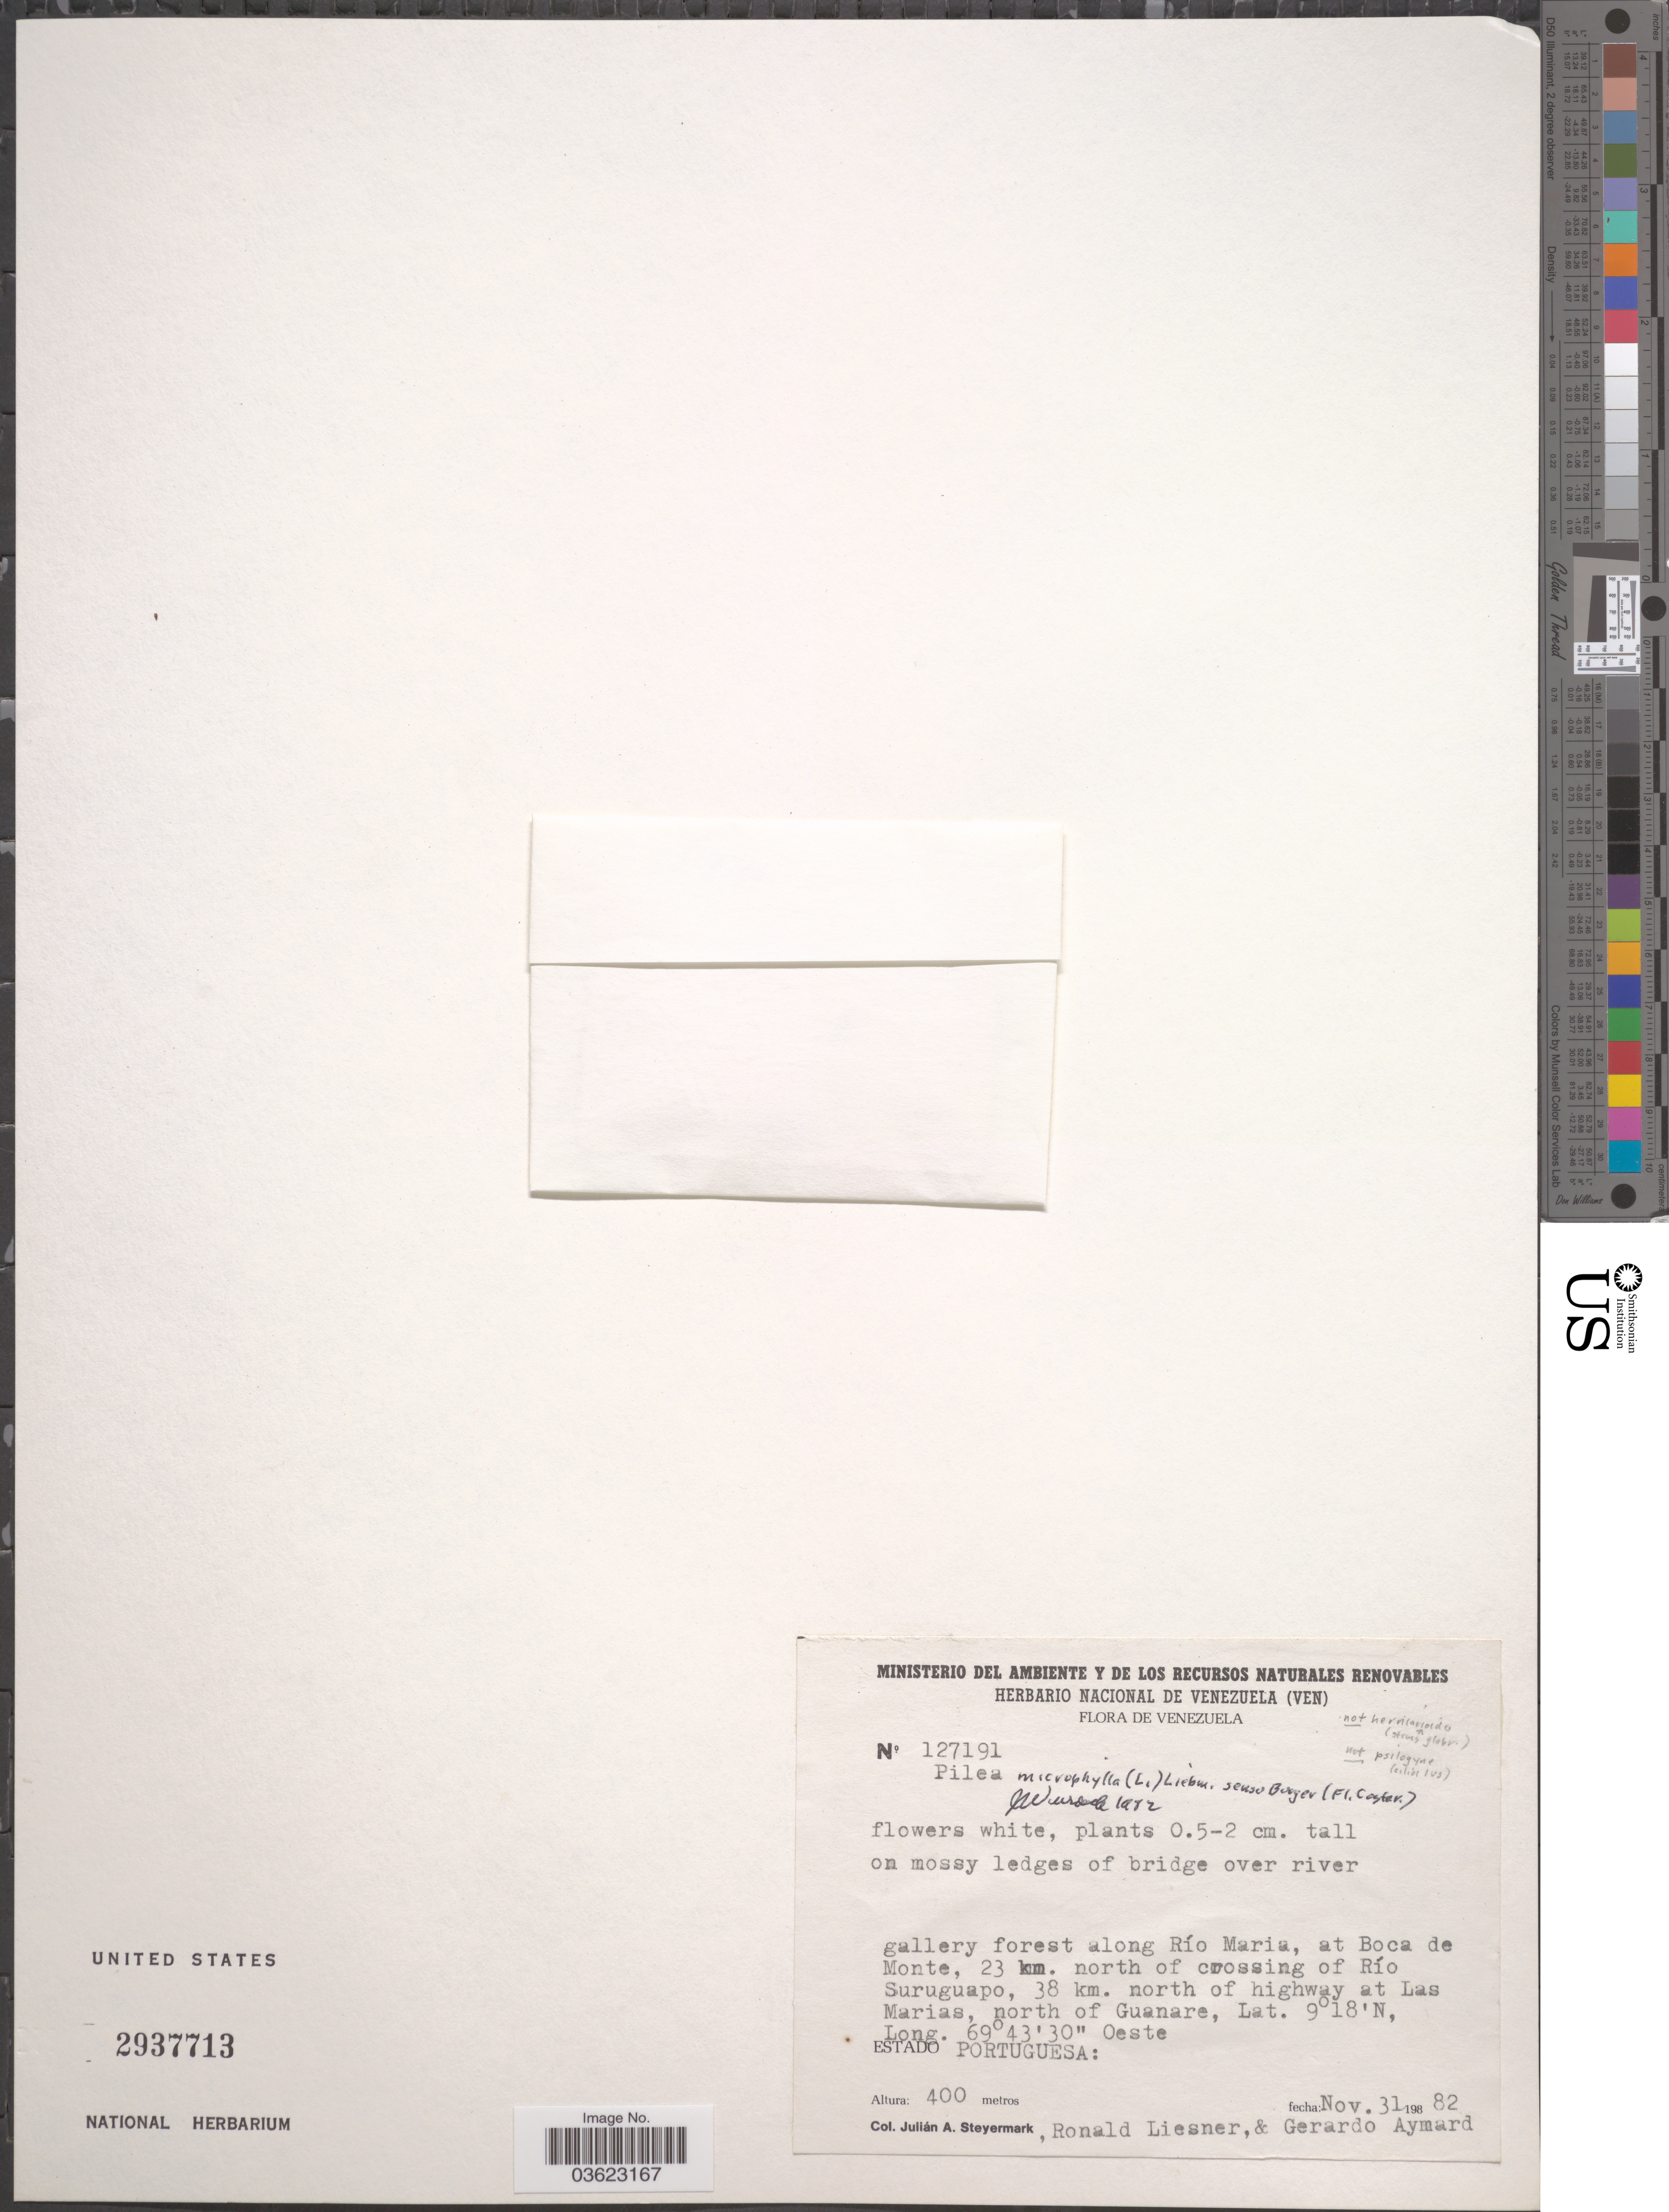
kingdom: Plantae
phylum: Tracheophyta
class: Magnoliopsida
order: Rosales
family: Urticaceae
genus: Pilea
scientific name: Pilea microphylla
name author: (L.) Liebm.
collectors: J. Steyermark, R. L. Liesner & G. A. Aymard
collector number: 127191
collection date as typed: Transcribed d/m/y: 31/11/1982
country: Venezuela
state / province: Portuguesa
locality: Along Río Maria, at Boca de Monte, 23 km. north of crossing of Río Suruguapo, 38 km. north of Guanare.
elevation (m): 400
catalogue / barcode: US 2937713